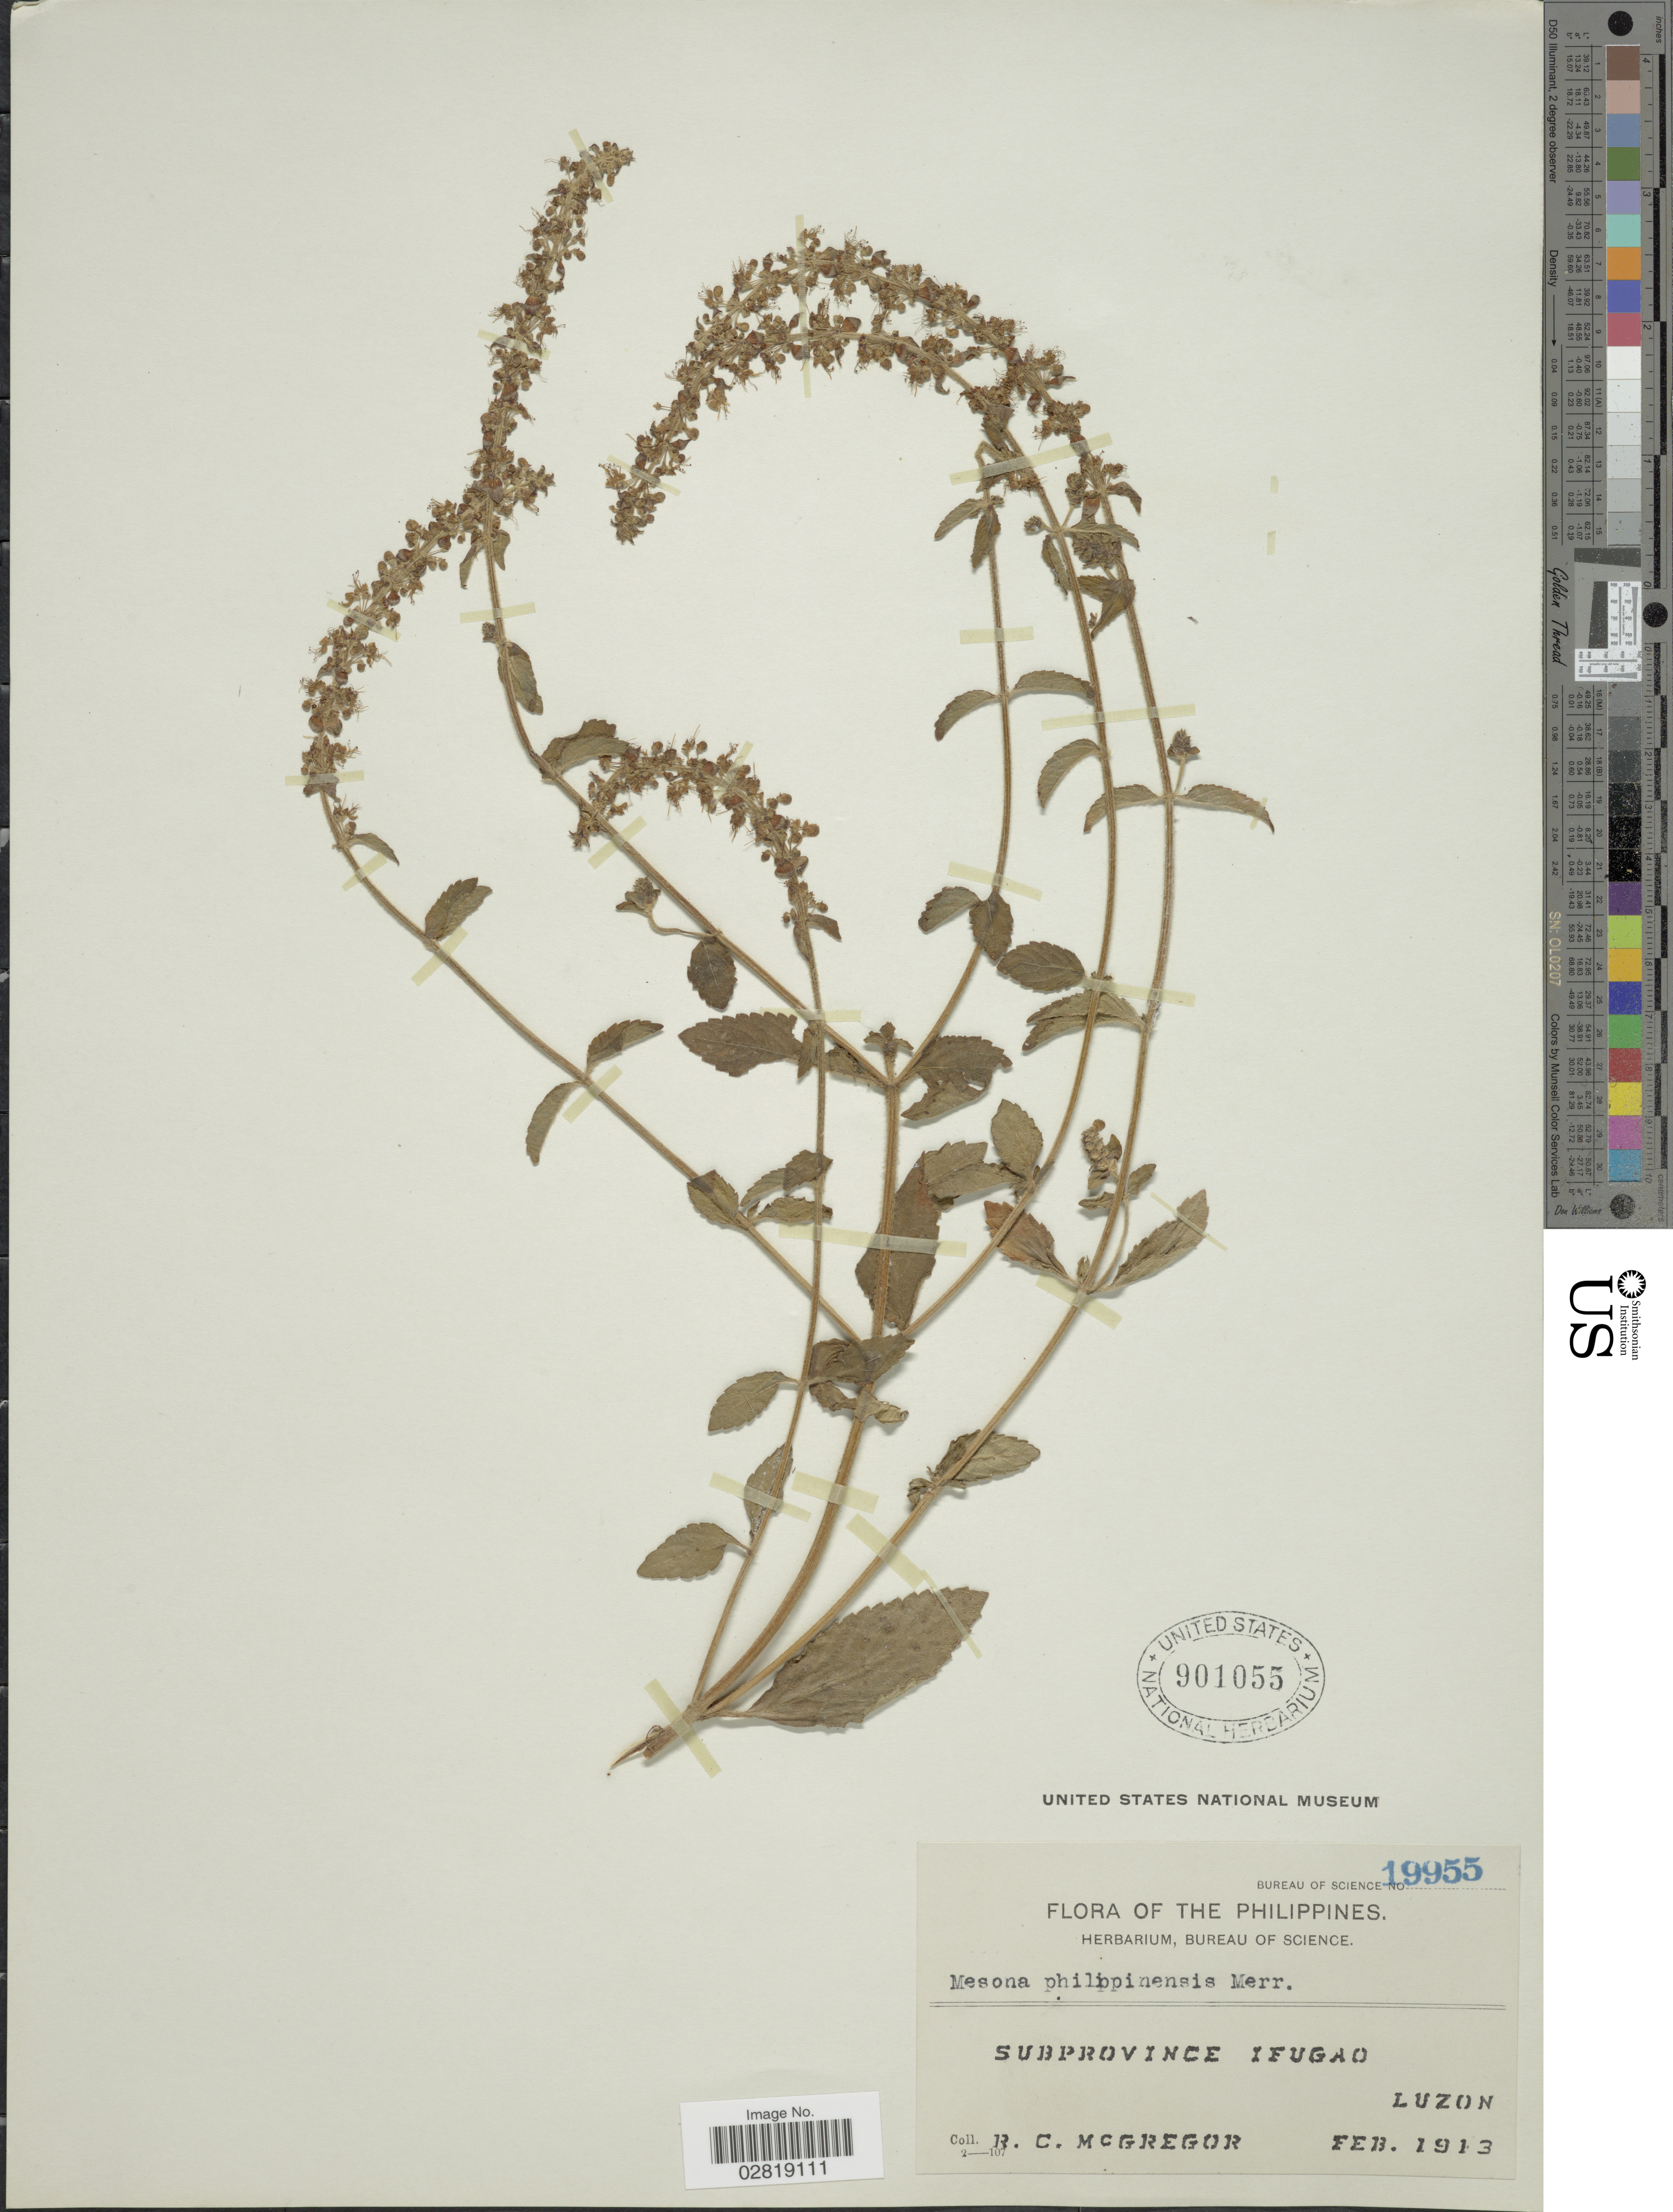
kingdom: Plantae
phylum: Tracheophyta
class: Magnoliopsida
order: Lamiales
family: Lamiaceae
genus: Platostoma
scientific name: Platostoma palustre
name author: (Blume) A.J. Paton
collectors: B. McGregor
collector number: Bureau of Science 19955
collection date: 1913-02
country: Philippines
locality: Subprovince Ifugao, Luzon.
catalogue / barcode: US 901055